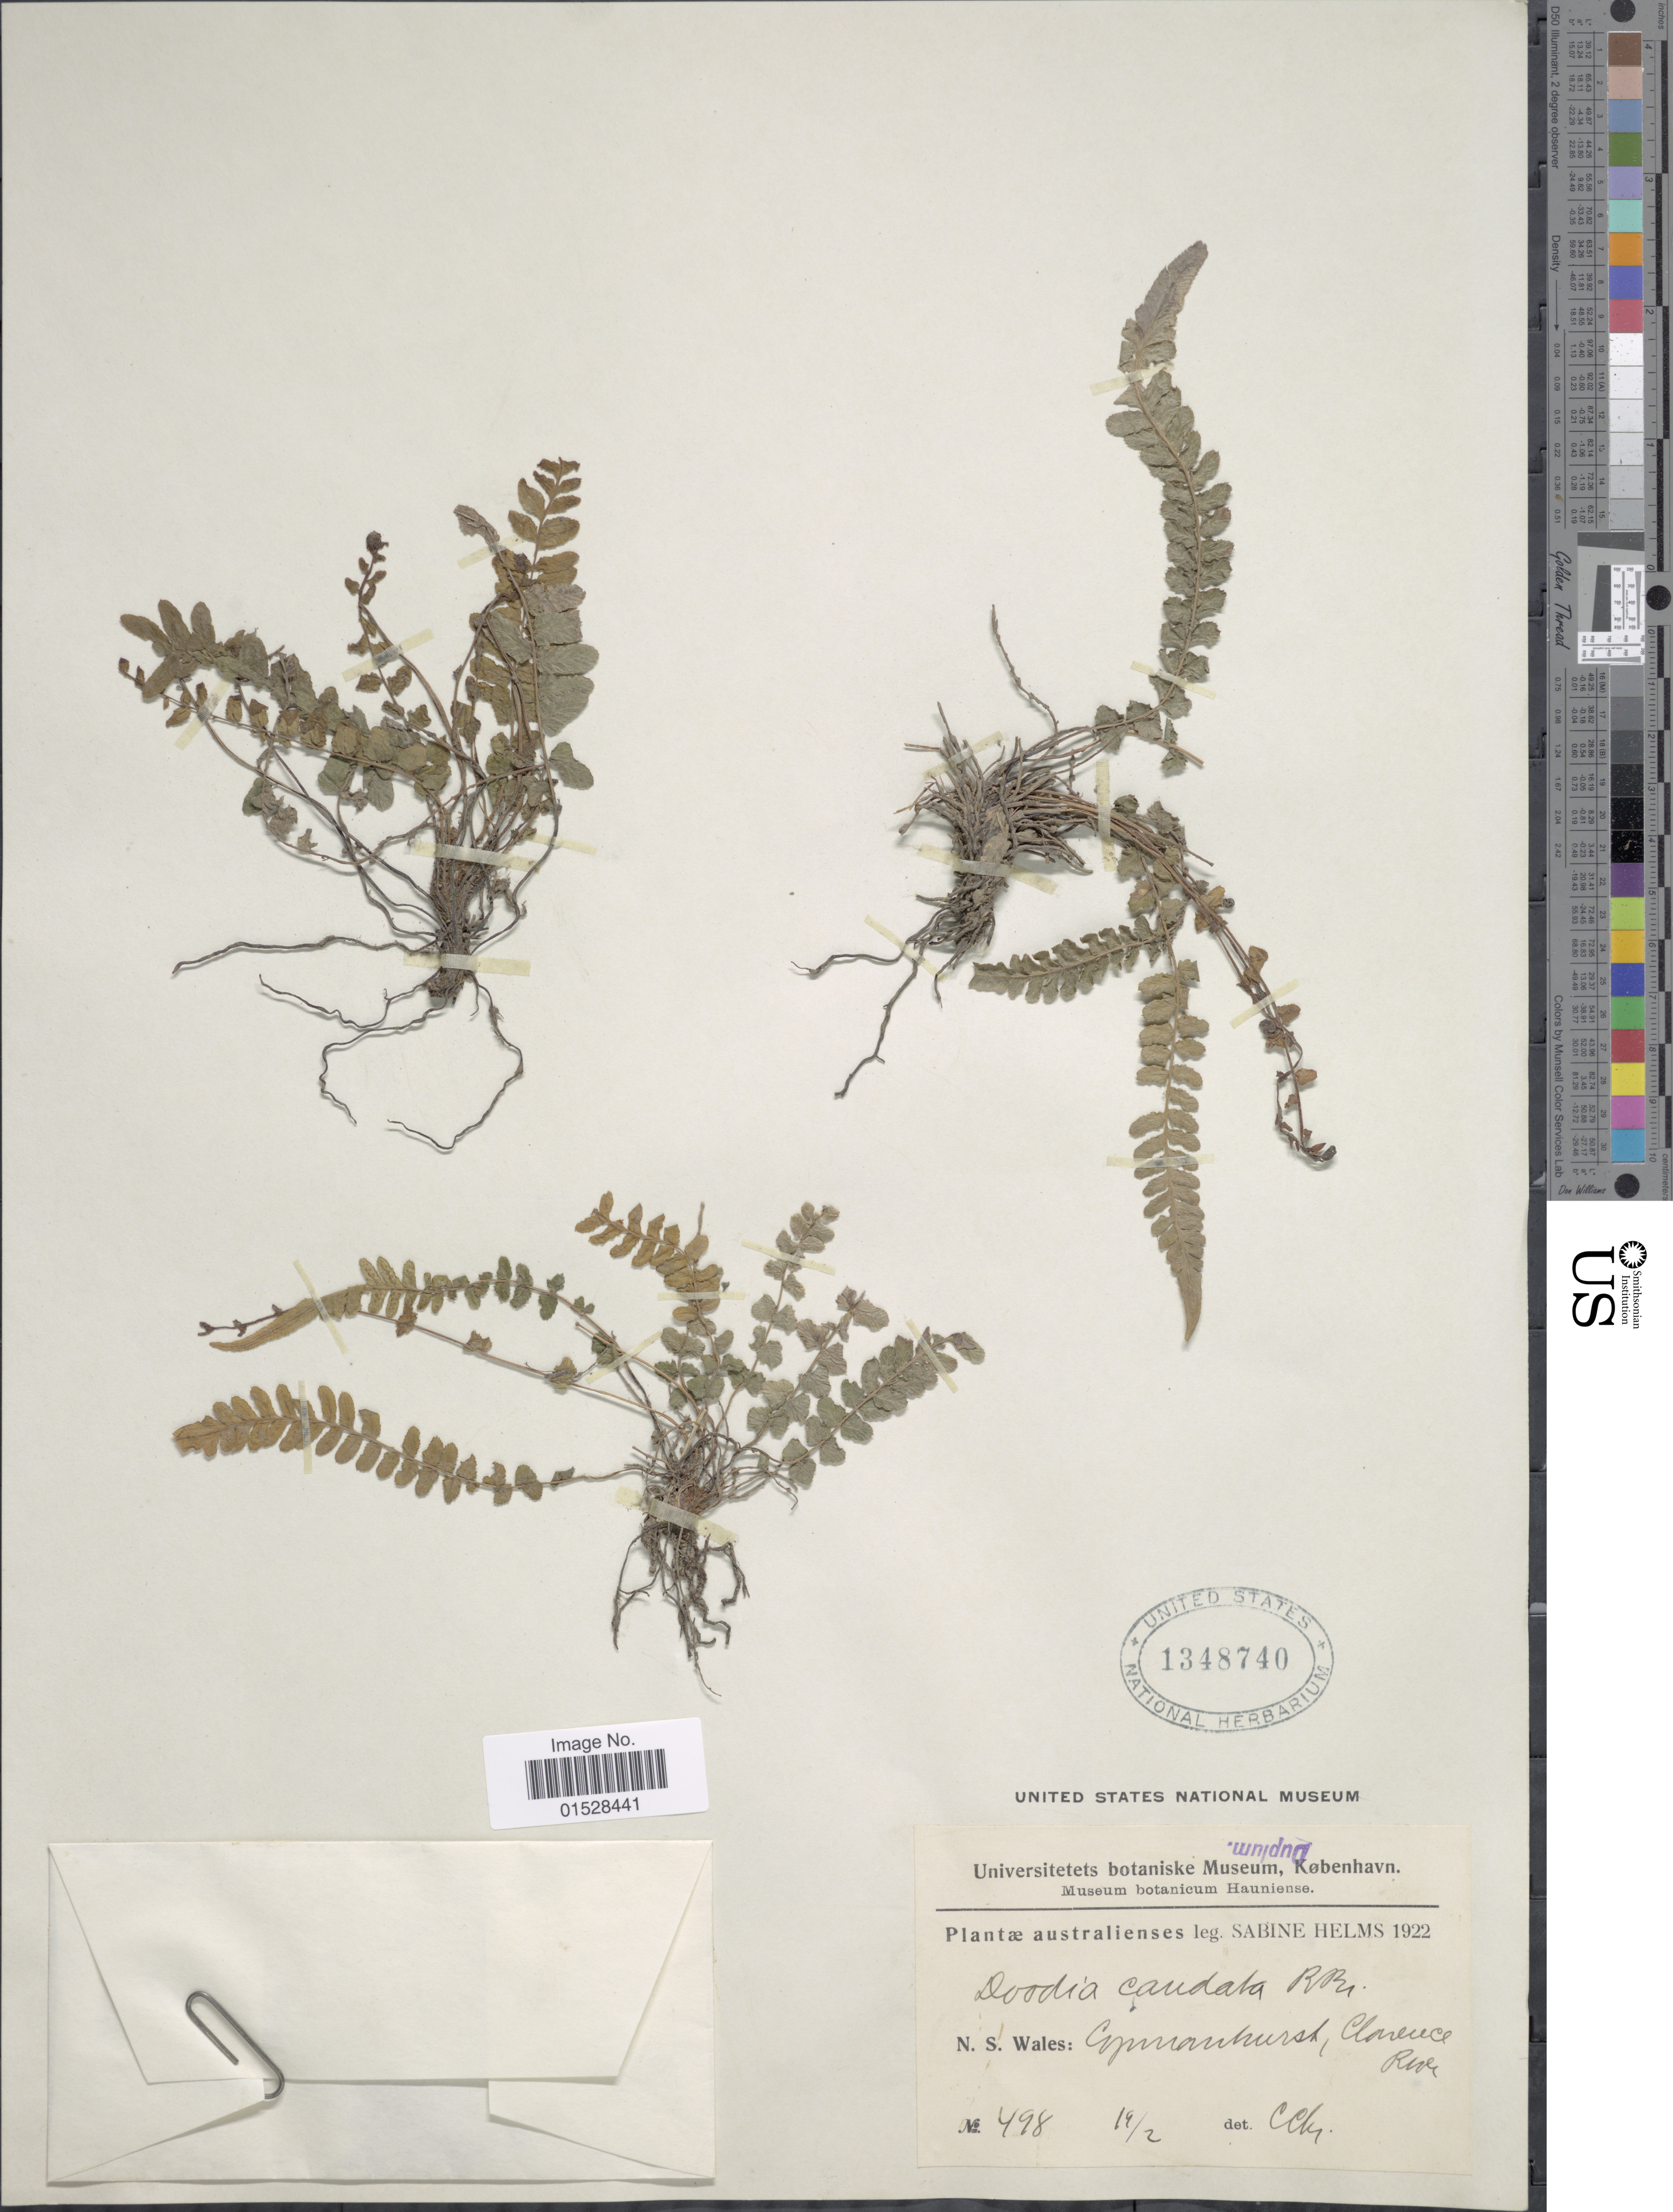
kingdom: Plantae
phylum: Tracheophyta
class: Polypodiopsida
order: Polypodiales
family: Blechnaceae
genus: Blechnum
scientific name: Blechnum spinulosum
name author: Poir.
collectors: S. Helms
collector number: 498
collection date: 1922-02-19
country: Australia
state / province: New South Wales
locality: Copmanhurst, Clarence River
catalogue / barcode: US 1348740